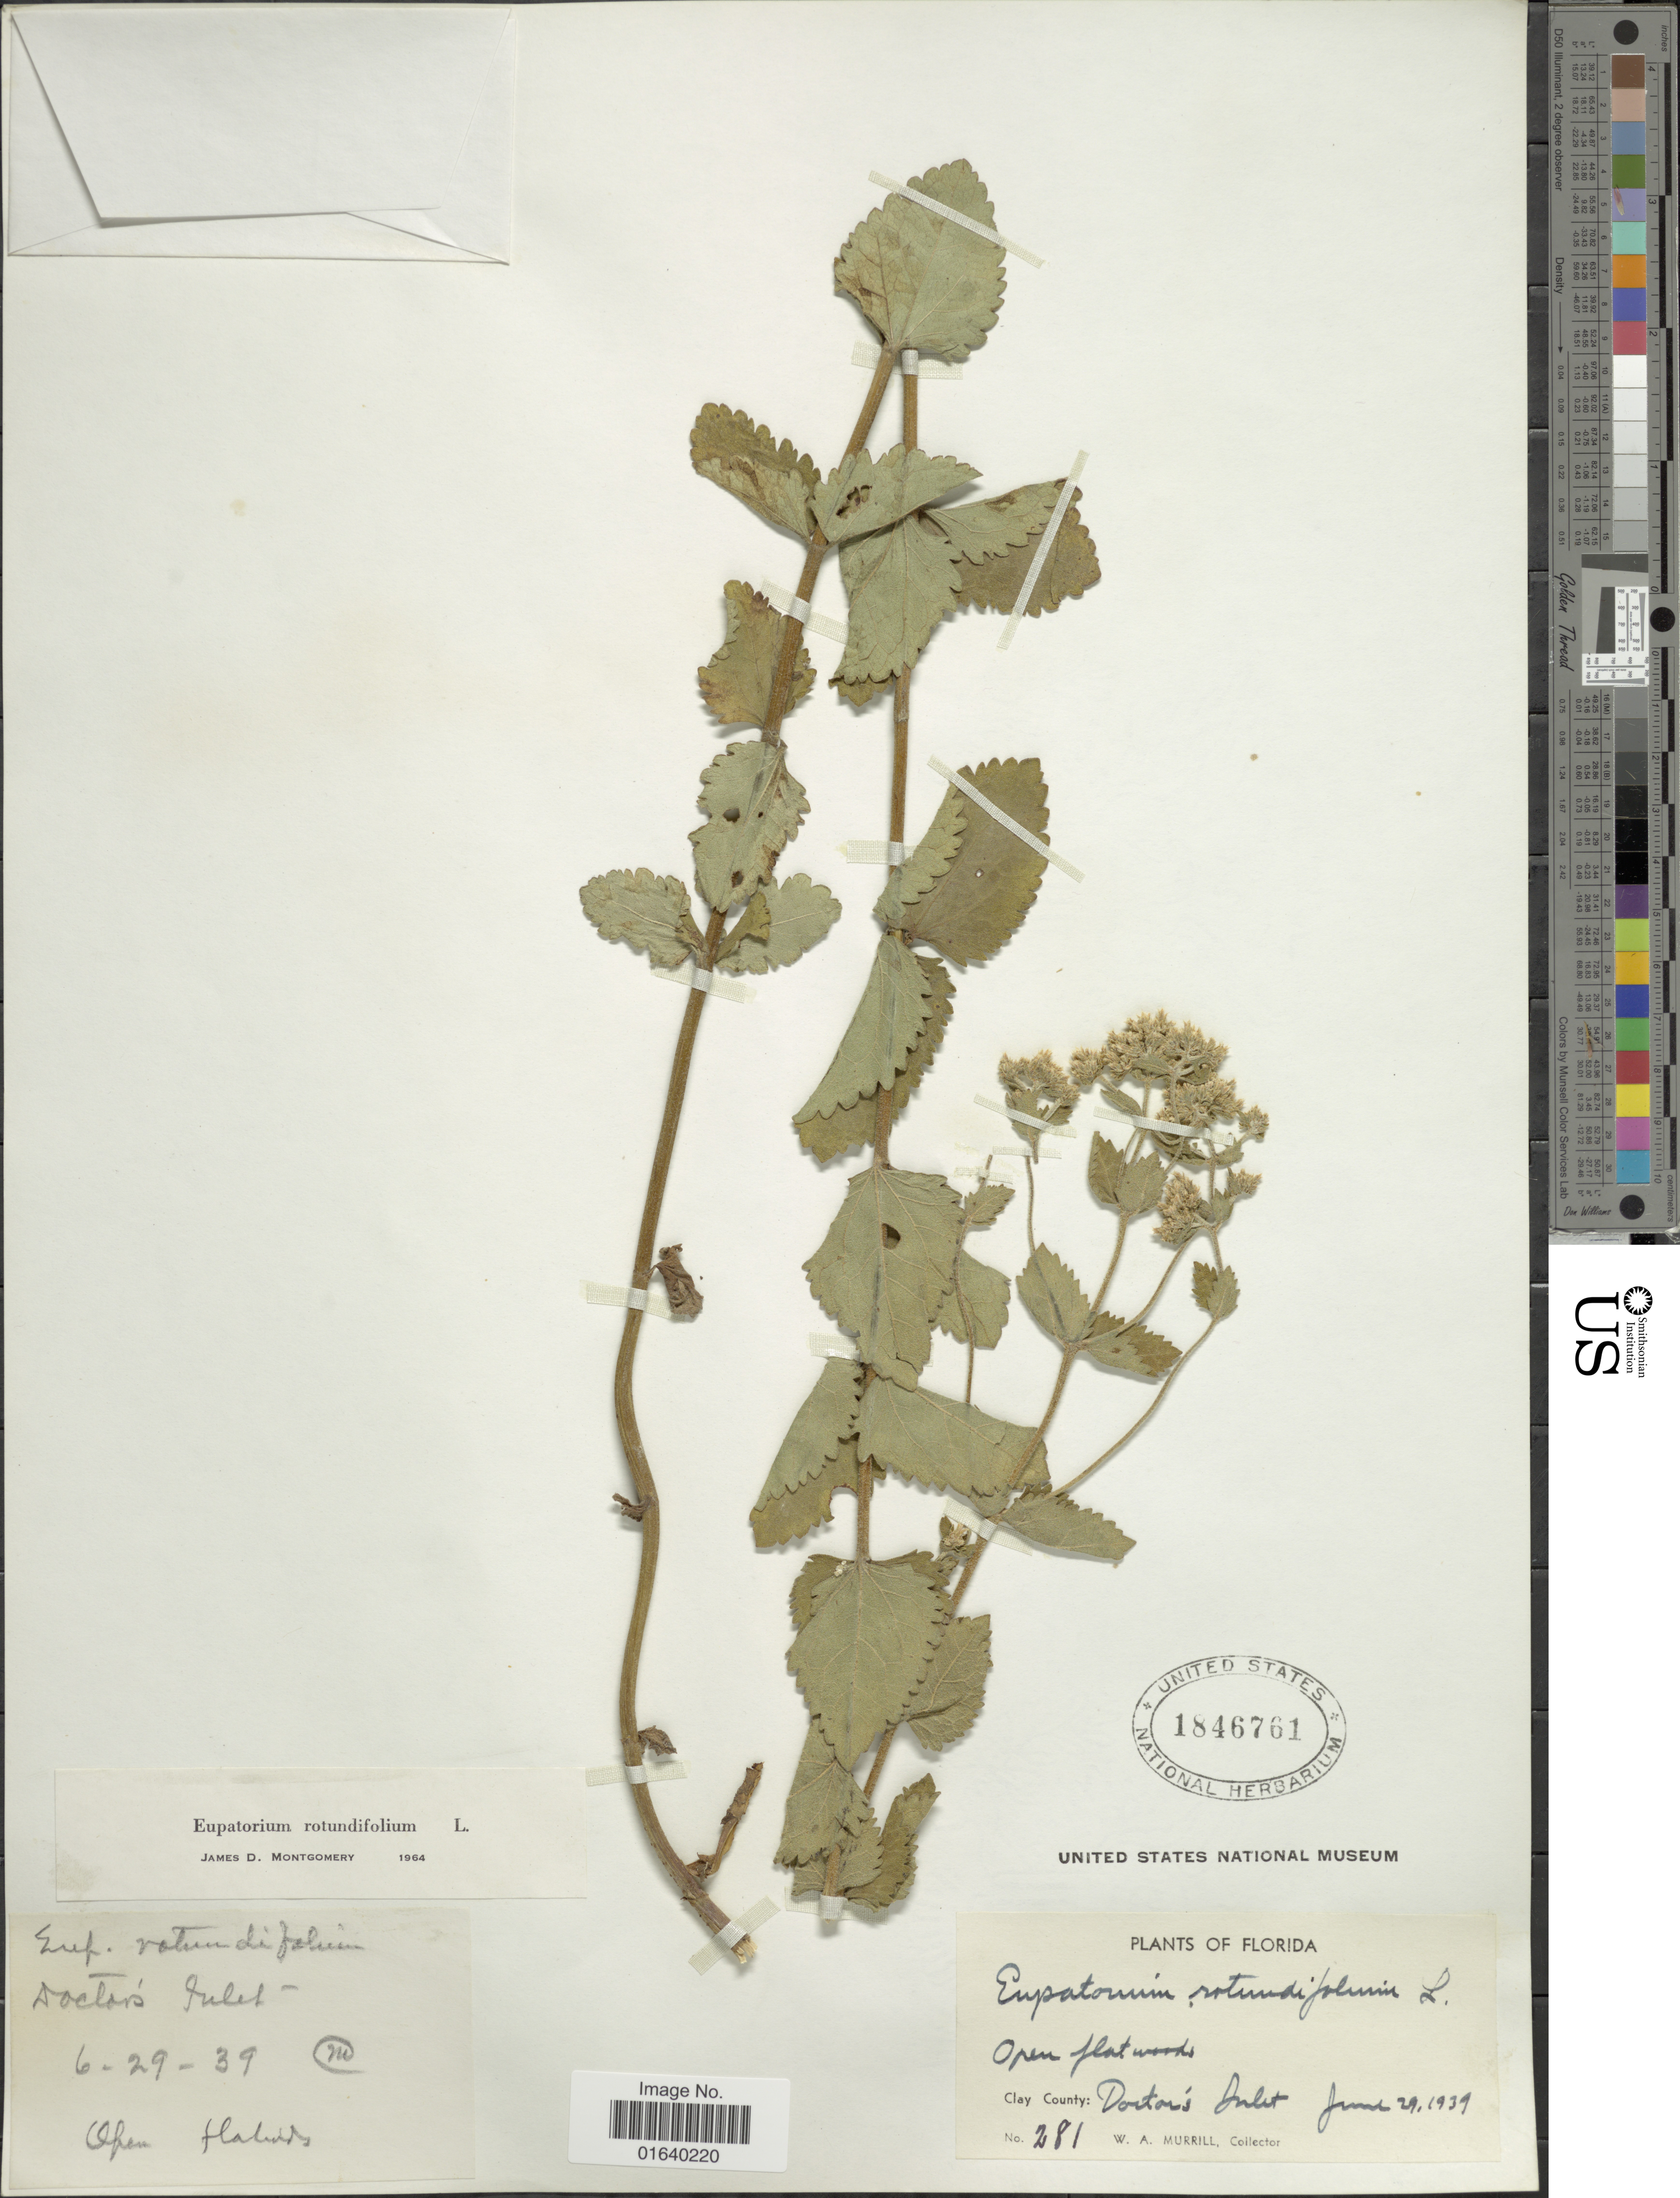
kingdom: Plantae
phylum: Tracheophyta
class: Magnoliopsida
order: Asterales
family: Asteraceae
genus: Eupatorium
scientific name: Eupatorium rotundifolium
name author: L.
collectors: W. A. Murrill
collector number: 281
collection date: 1939-06-29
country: United States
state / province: Florida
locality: Clay County: Dortoís Islet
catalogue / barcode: US 1846761